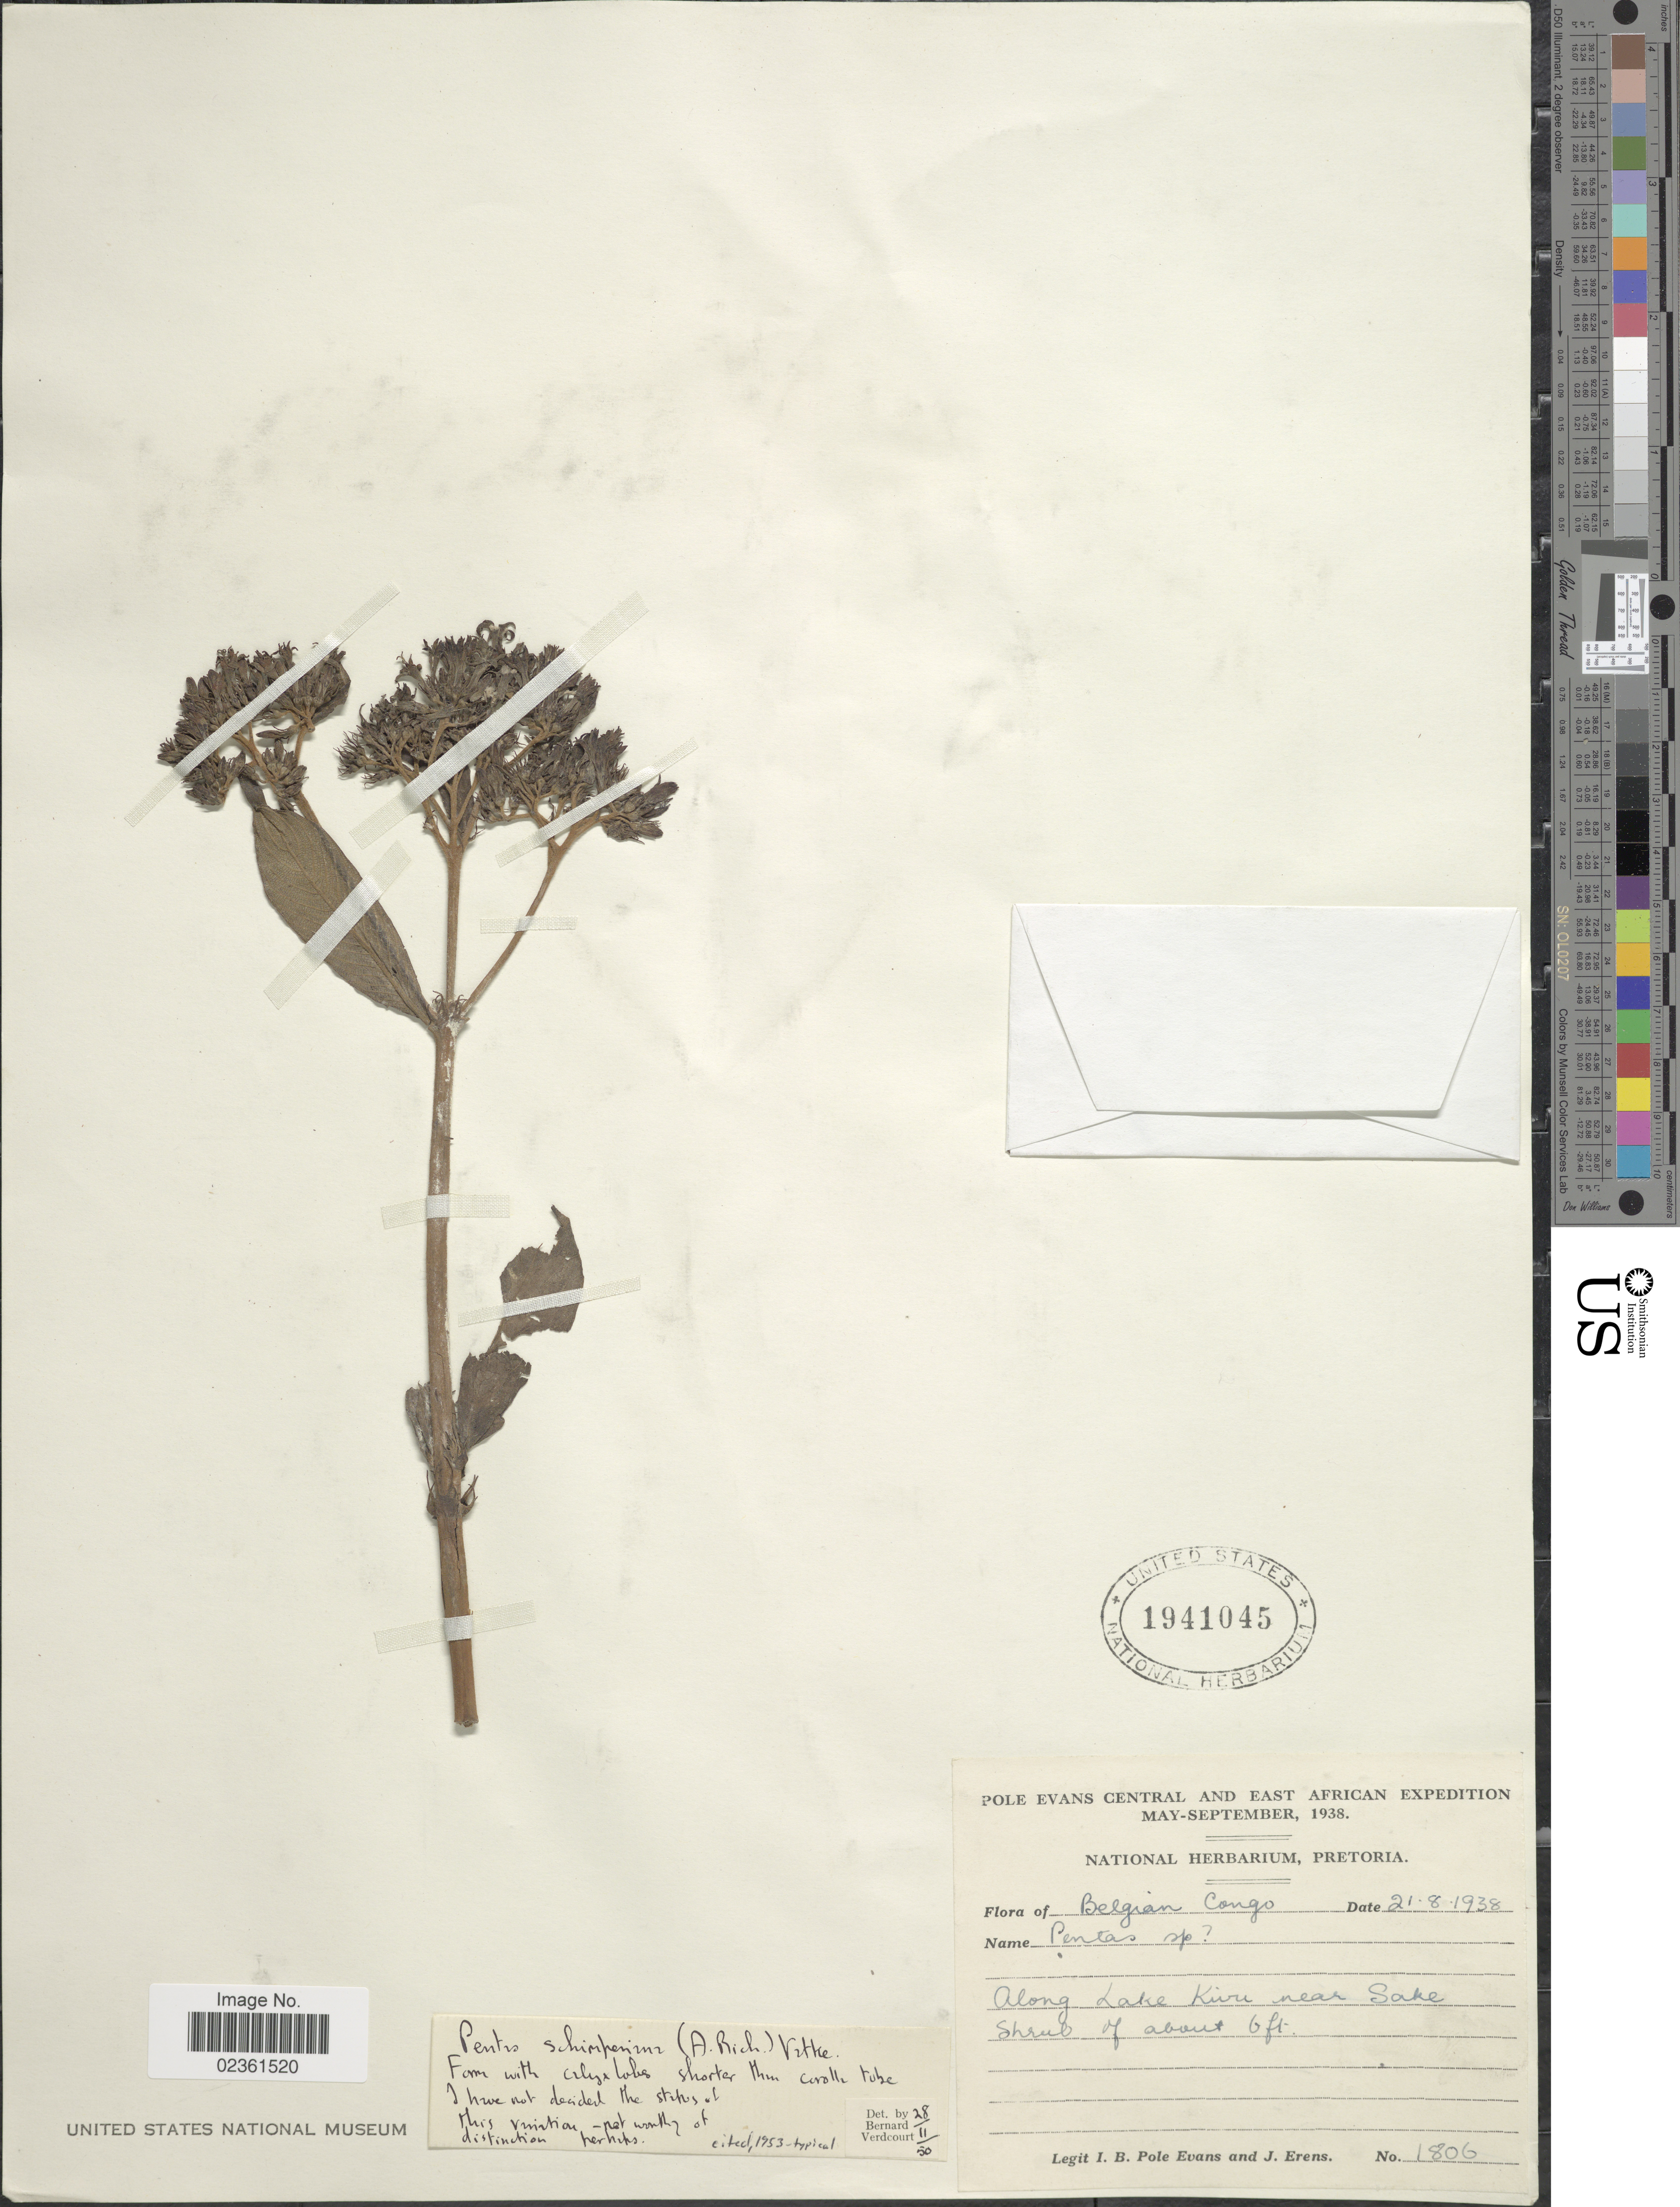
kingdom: Plantae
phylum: Tracheophyta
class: Magnoliopsida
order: Gentianales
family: Rubiaceae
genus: Pentas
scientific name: Pentas schimperiana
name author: Vatke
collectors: I. B. Pole-Evans & J. Erens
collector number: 1806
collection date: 1938-08-21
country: Congo, Democratic Republic of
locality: Belgian Congo, along Lake Kivu near Sake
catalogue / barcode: US 1941045